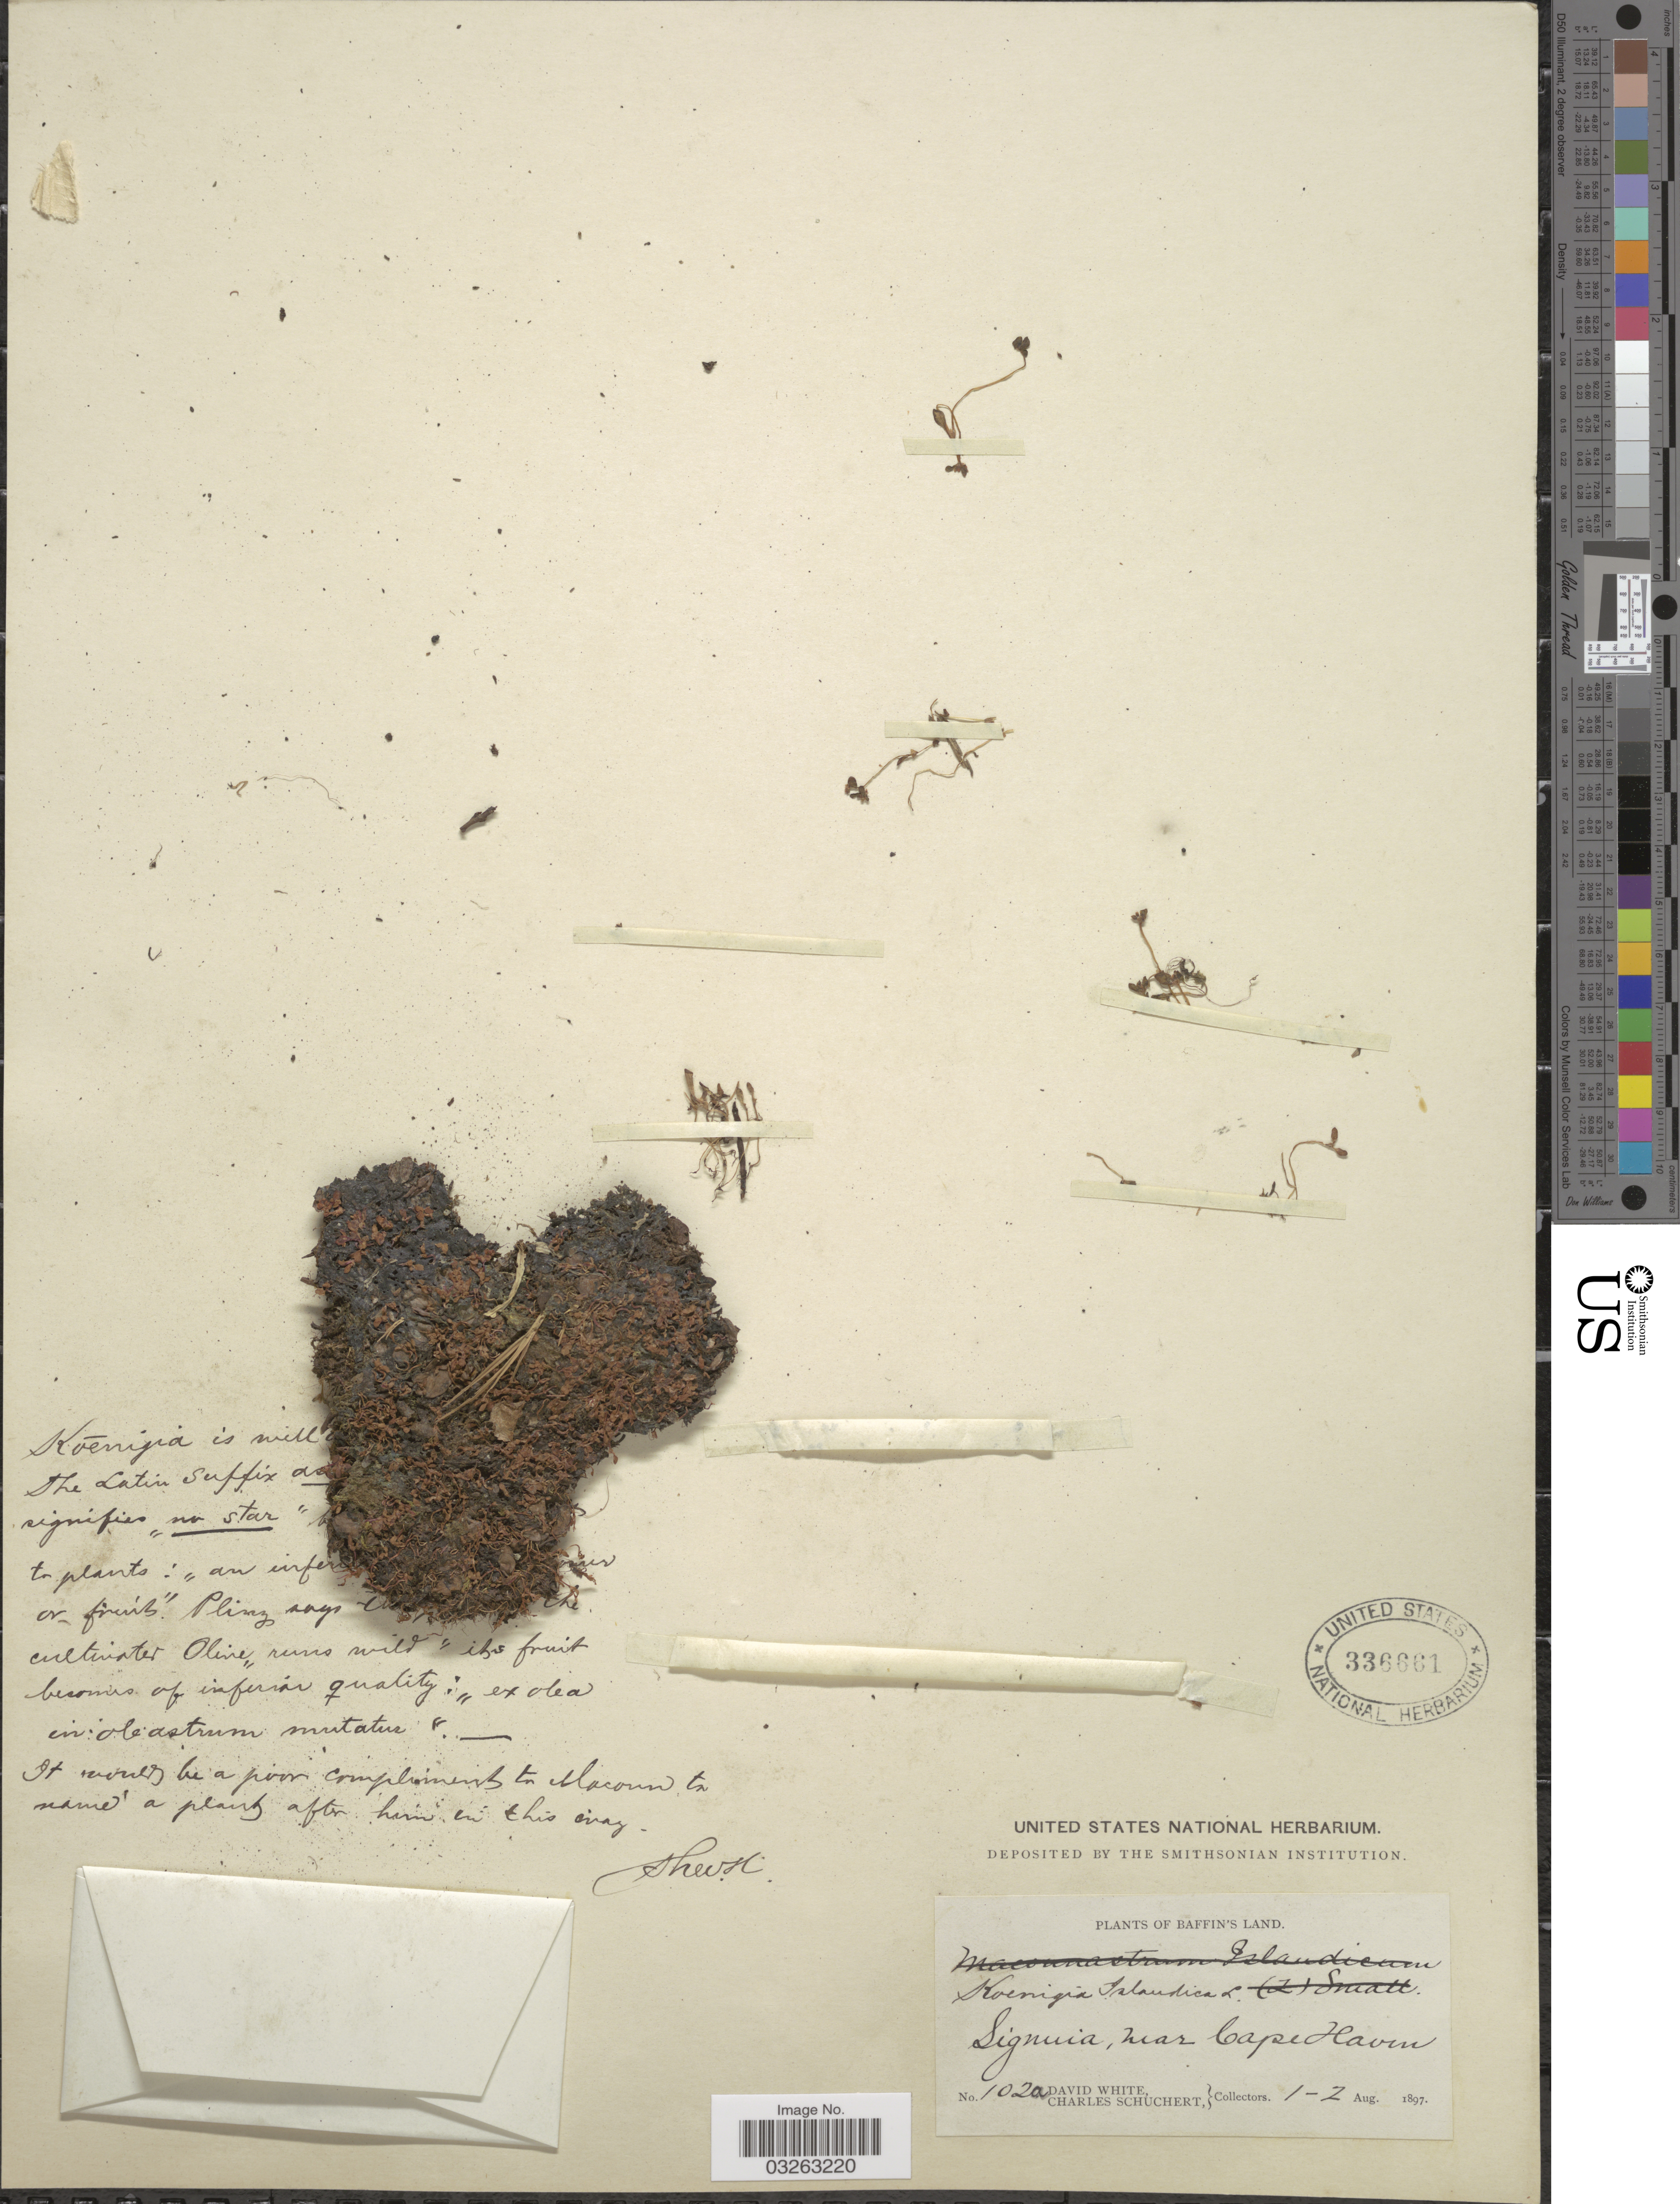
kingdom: Plantae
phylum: Tracheophyta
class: Magnoliopsida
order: Caryophyllales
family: Polygonaceae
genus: Koenigia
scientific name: Koenigia islandica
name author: L.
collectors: D. White & C. Schuchert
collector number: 102a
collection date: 1897-08-01/1897-08-02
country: Canada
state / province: Nunavut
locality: Baffin's Land. Signuia, near Cape Haven.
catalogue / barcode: US 336661